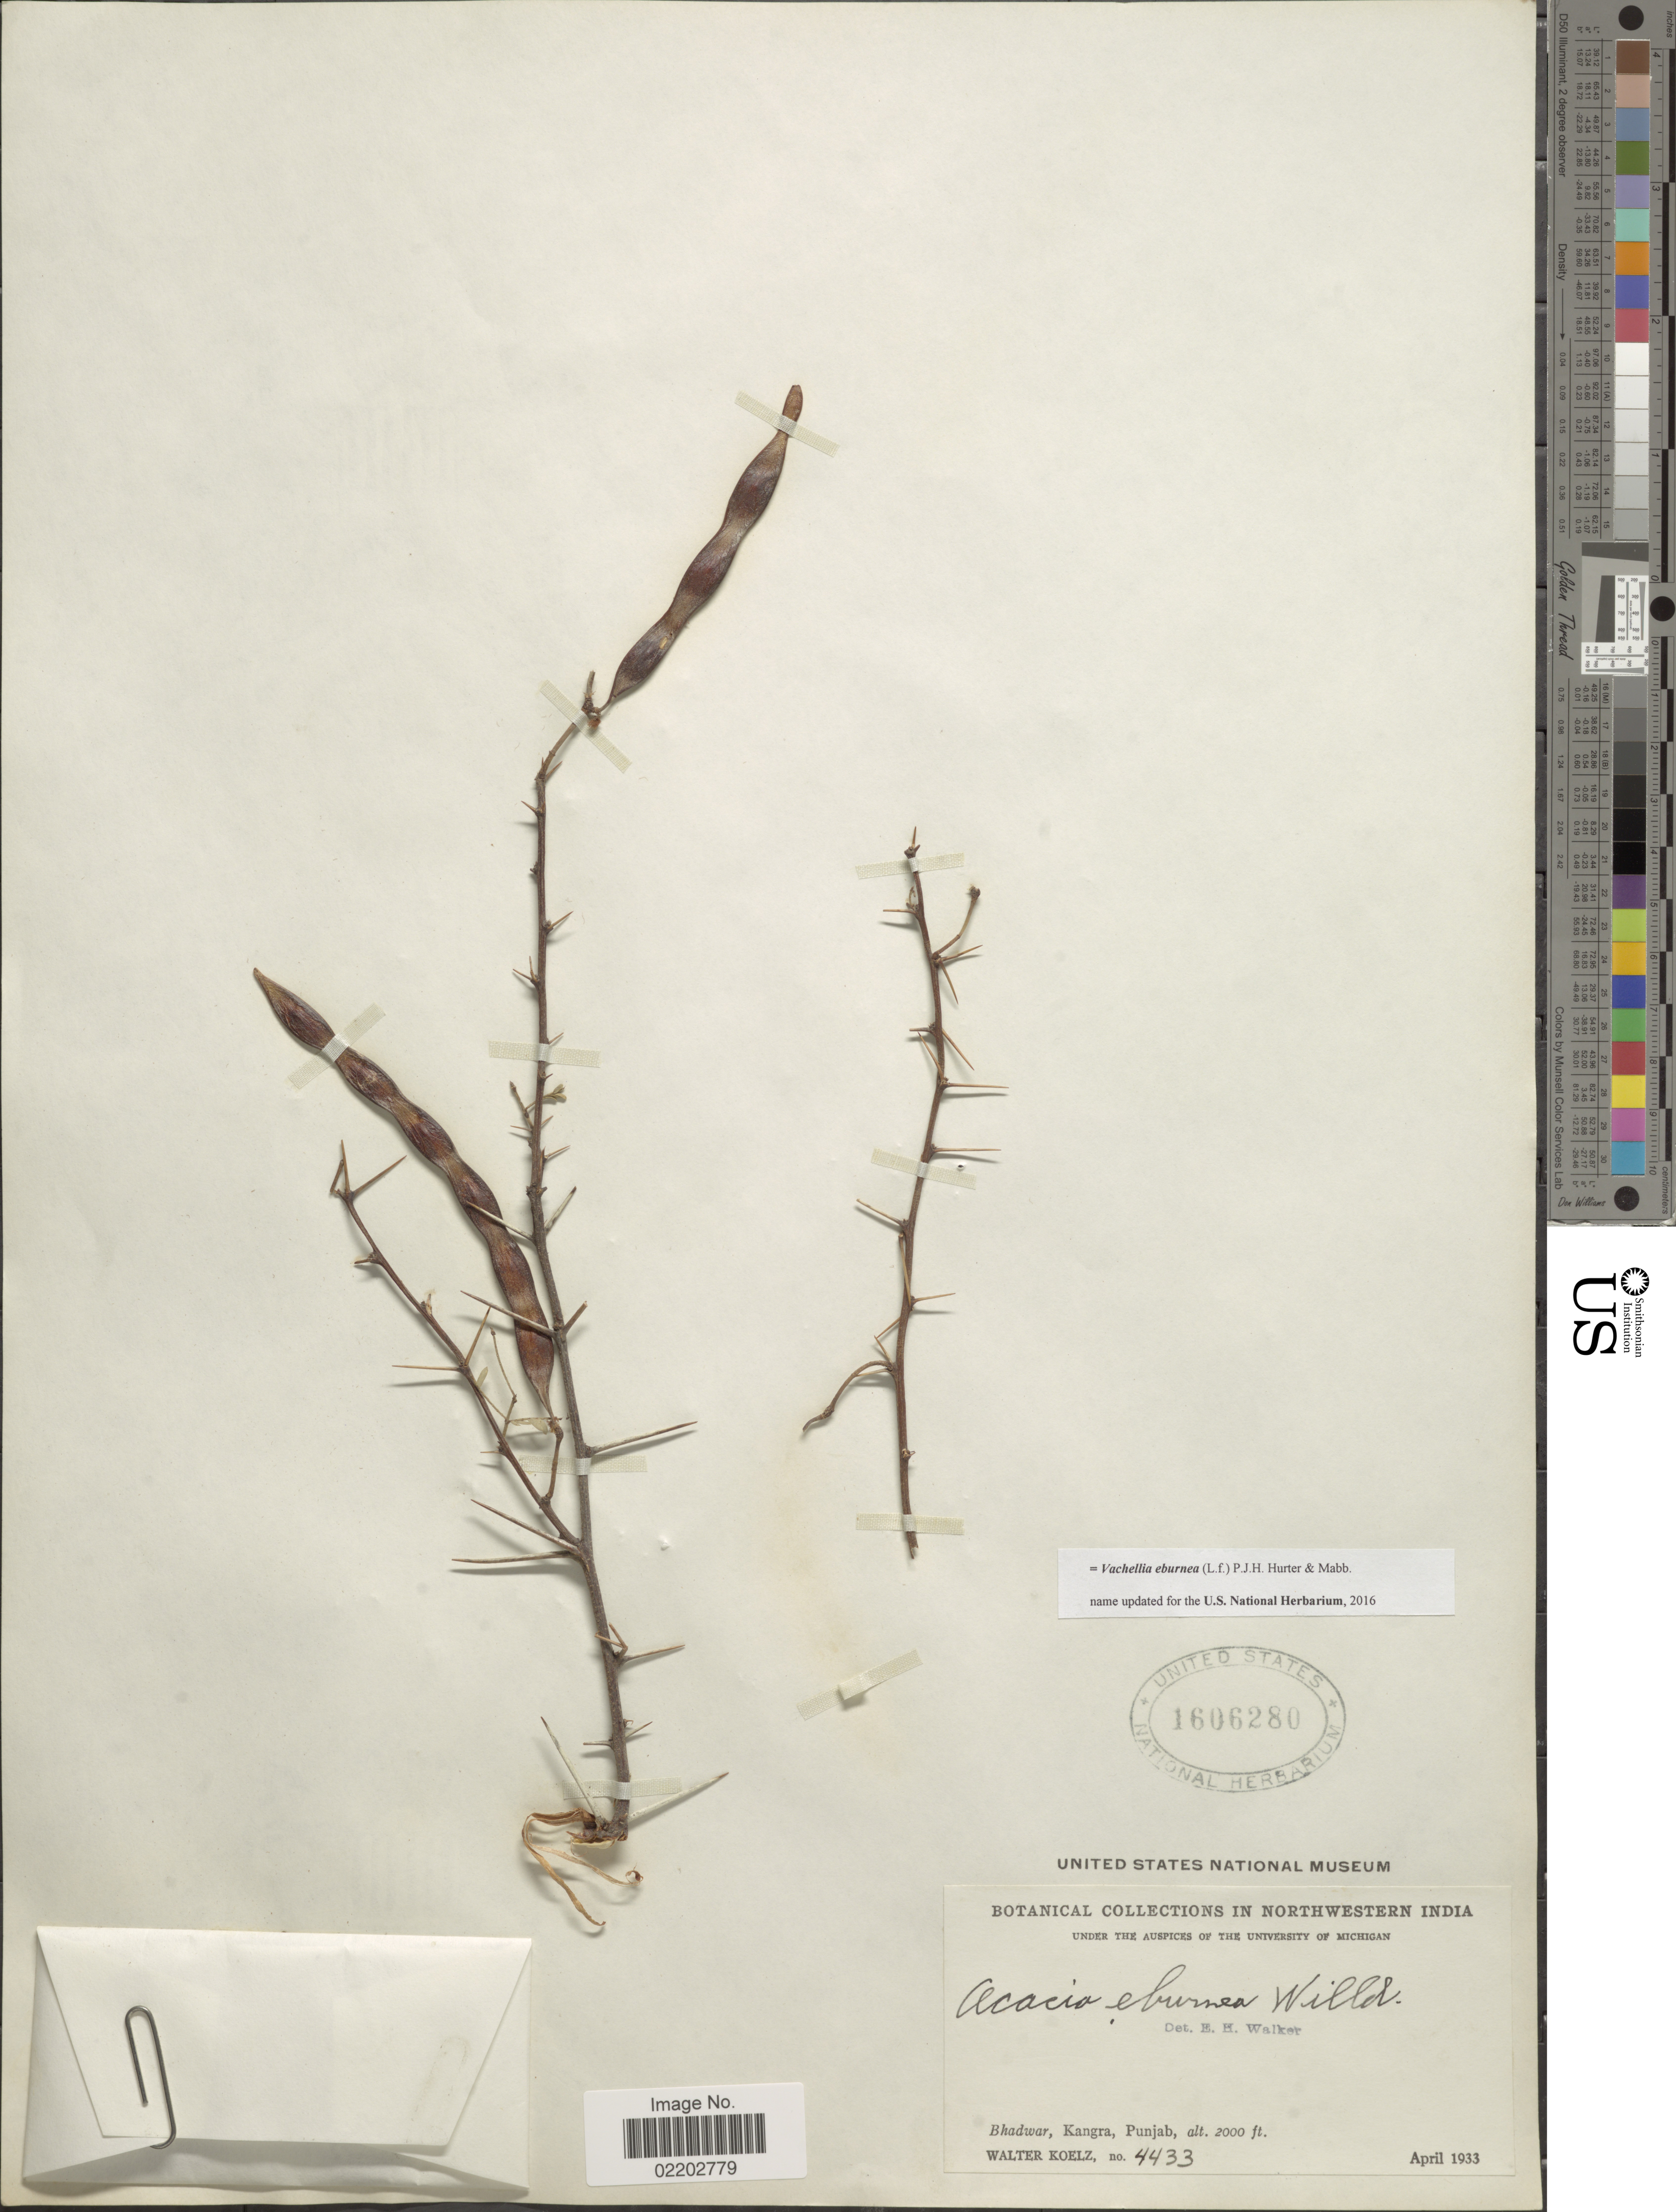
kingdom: Plantae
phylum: Tracheophyta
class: Magnoliopsida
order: Fabales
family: Fabaceae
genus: Vachellia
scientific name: Vachellia eburnea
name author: (L. f.) P.J.H. Hurter & Mabb.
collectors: W. N. Koelz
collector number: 4433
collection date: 1933-04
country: India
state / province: Himachal Pradesh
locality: Bhadwar, Kangra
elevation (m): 610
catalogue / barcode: US 1606280